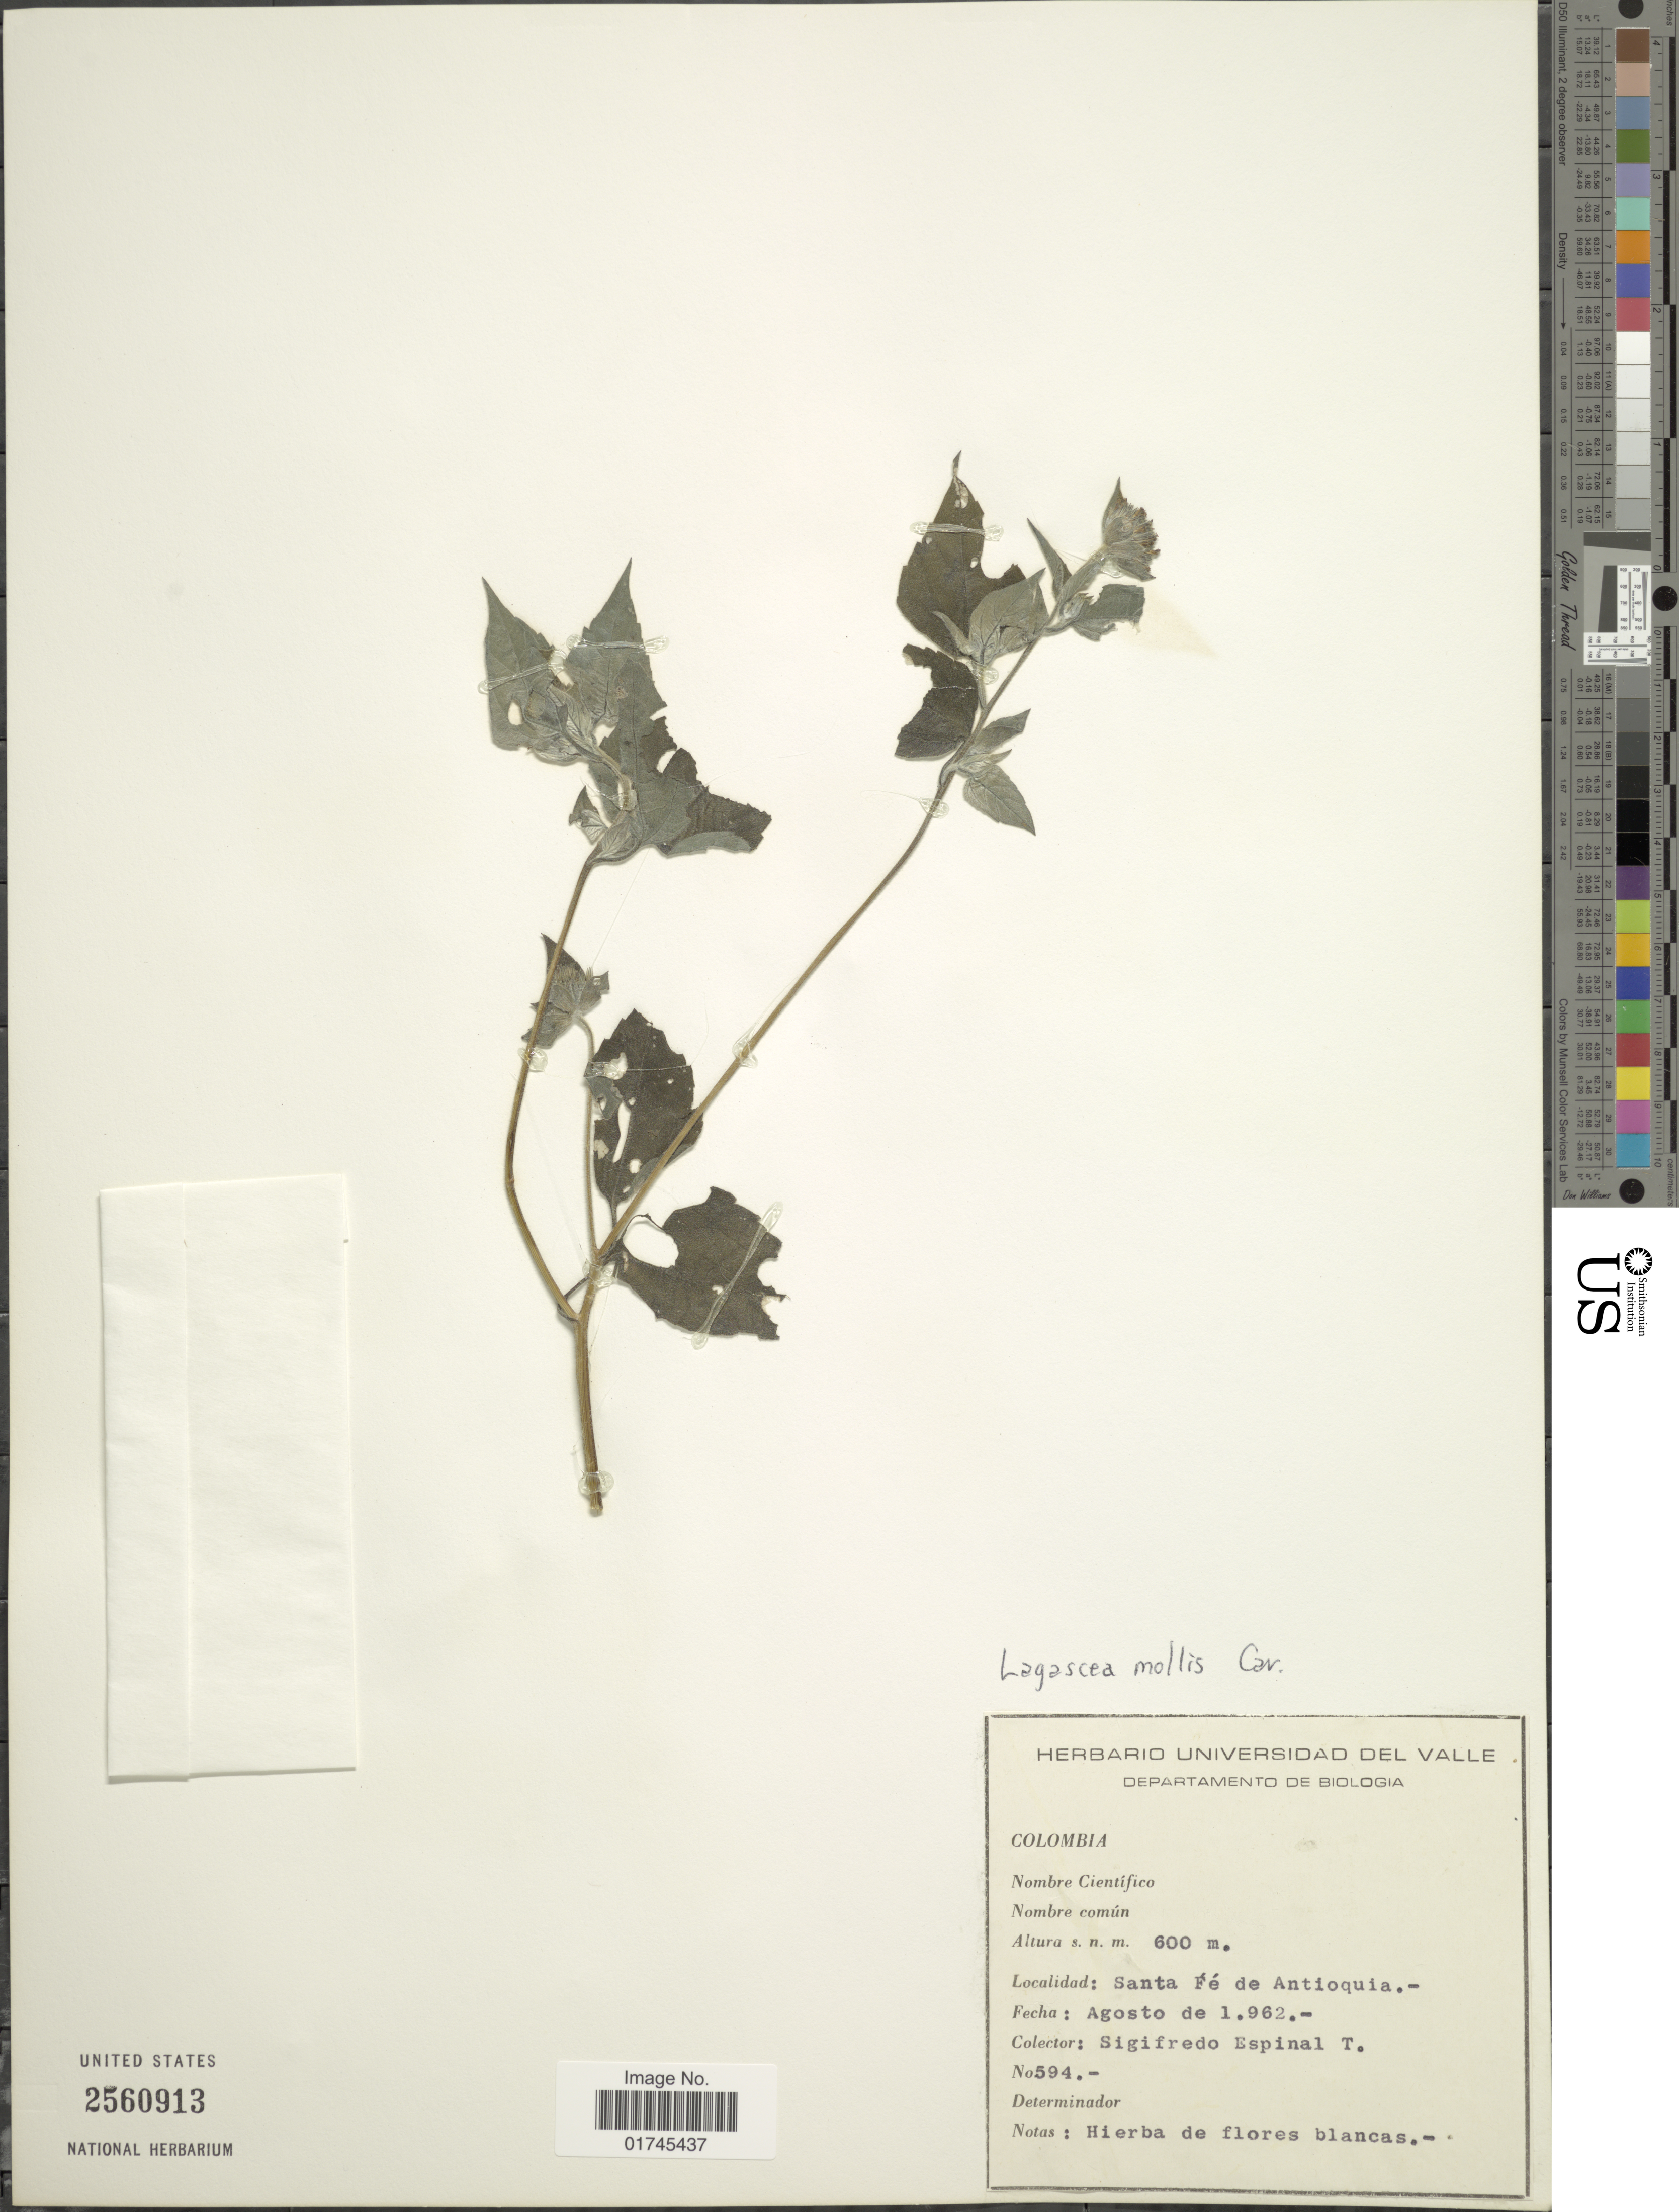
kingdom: Plantae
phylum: Tracheophyta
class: Magnoliopsida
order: Asterales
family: Asteraceae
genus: Lagascea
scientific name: Lagascea mollis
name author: Cav.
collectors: S. T. Espinal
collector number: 594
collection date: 1962-08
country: Colombia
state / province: Antioquia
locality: Santa Fé de Antioquia.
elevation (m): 600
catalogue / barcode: US 2560913